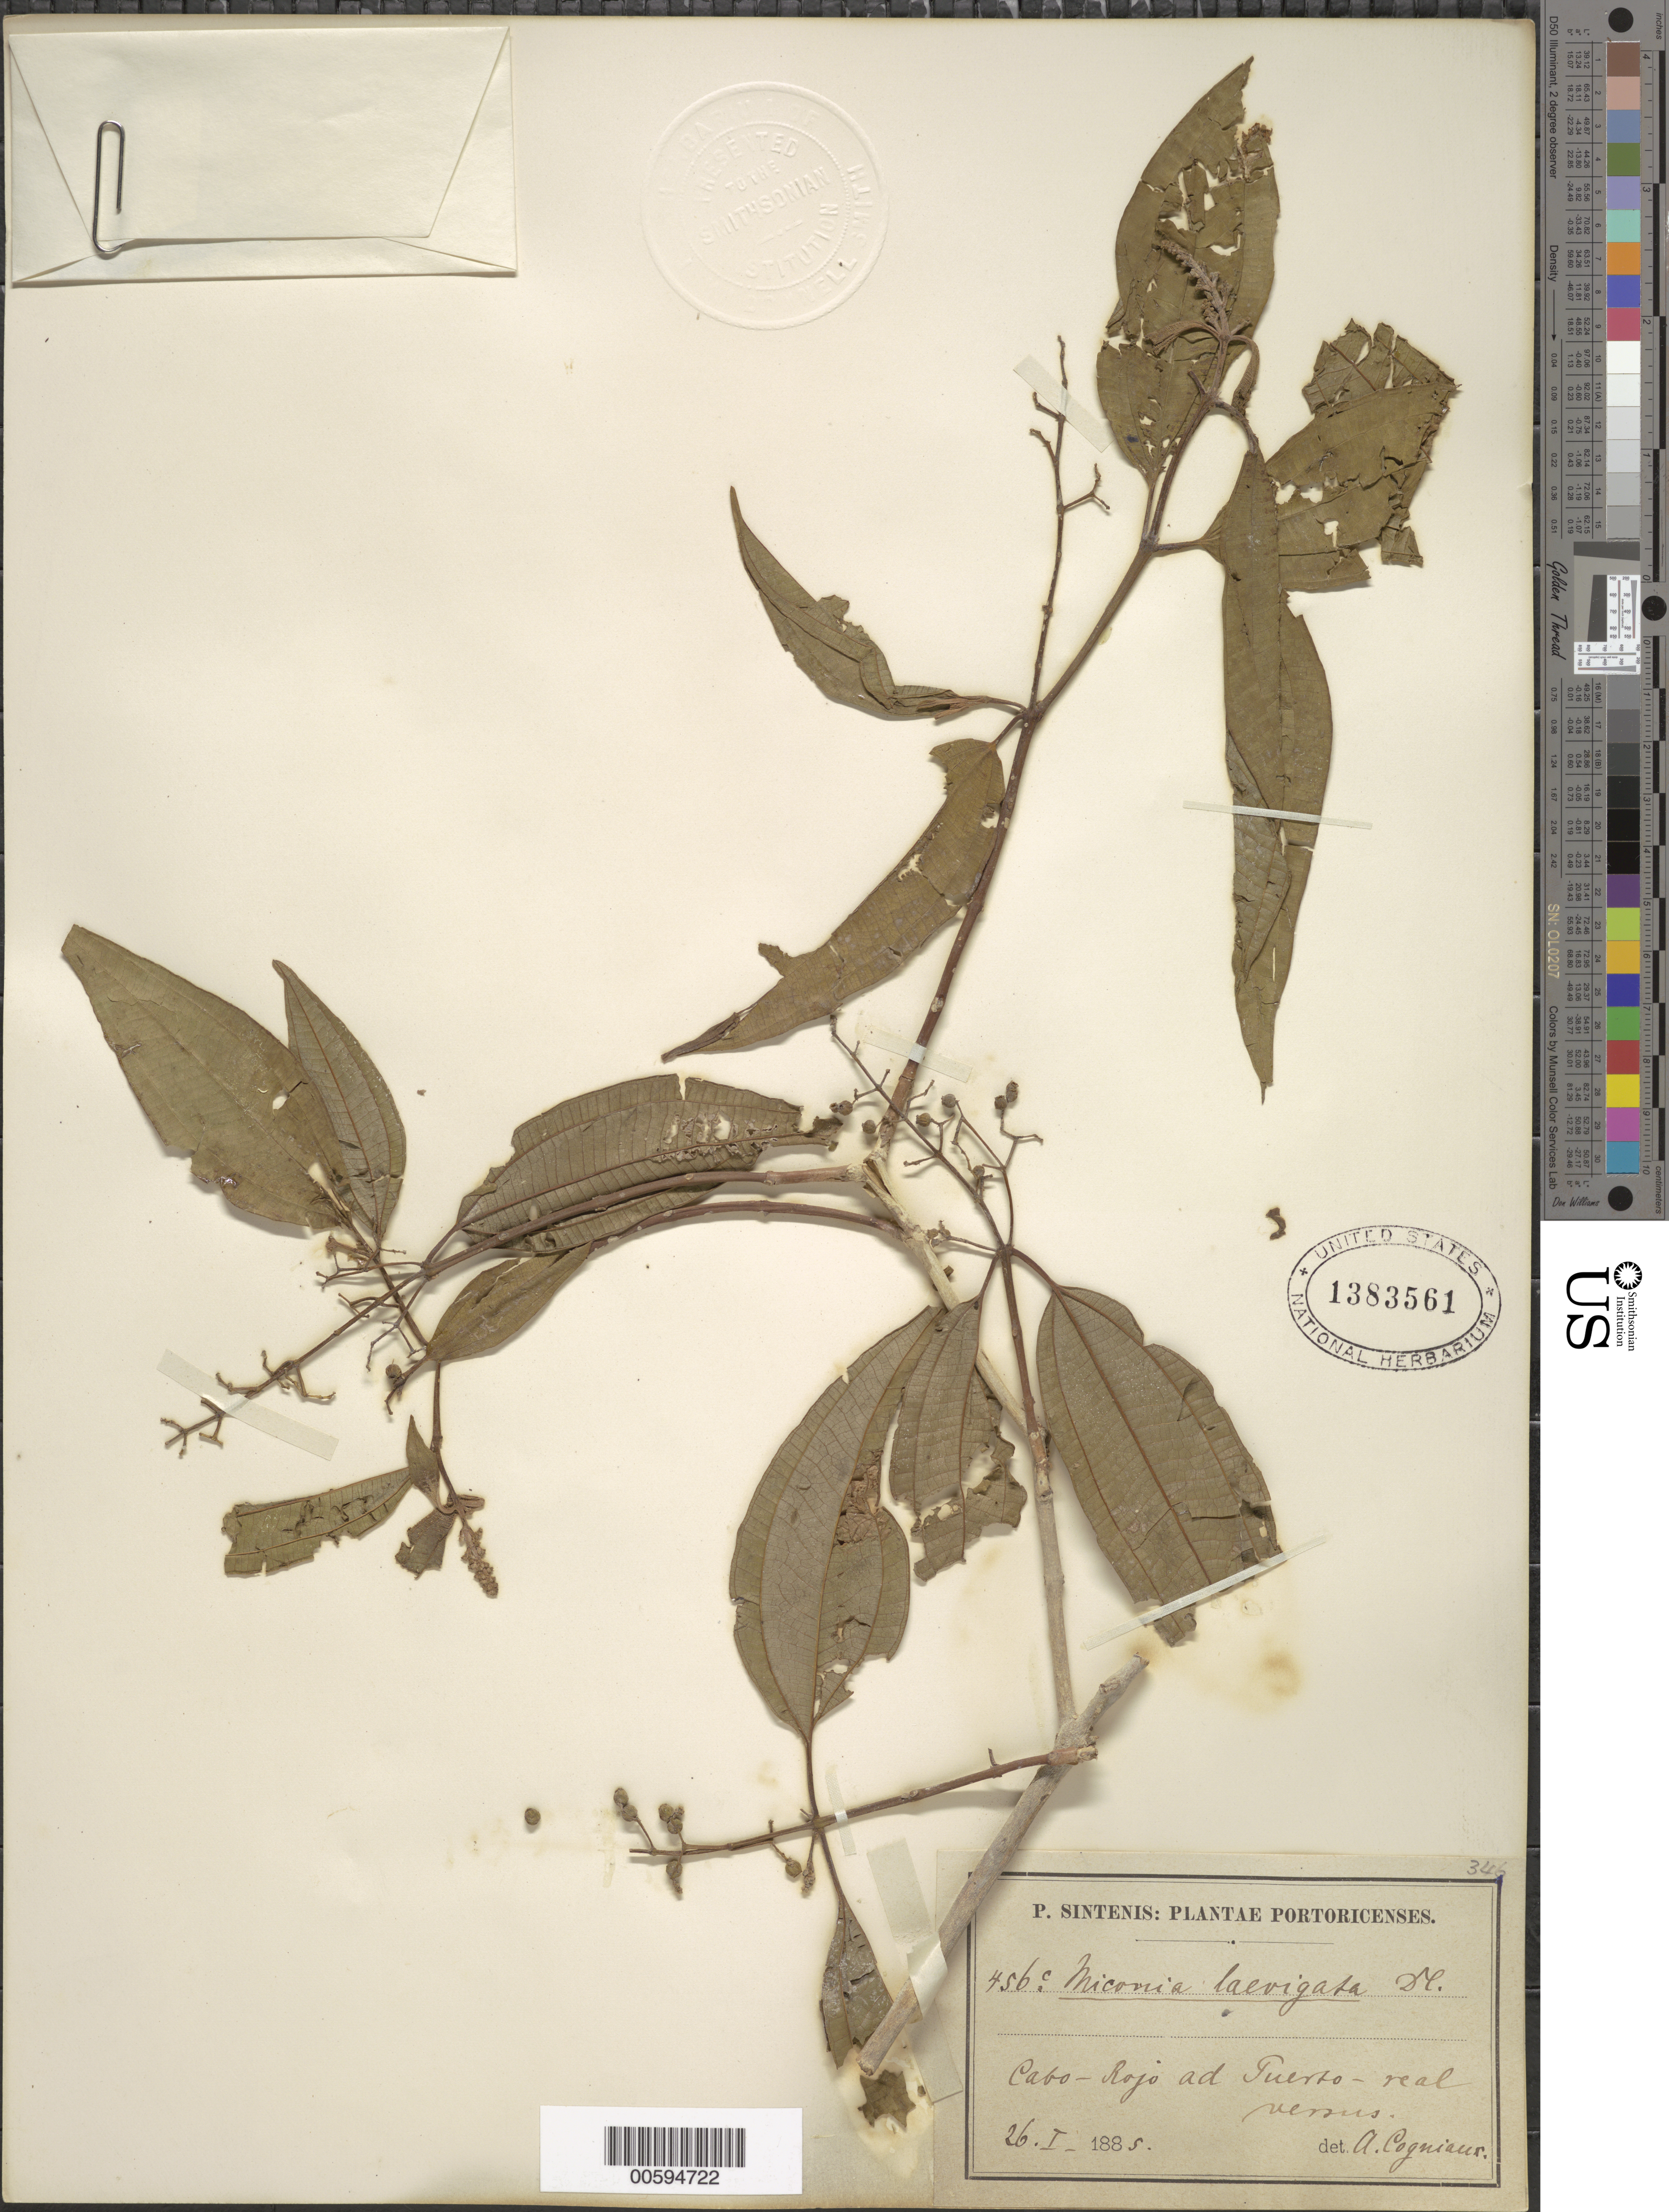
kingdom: Plantae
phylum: Tracheophyta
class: Magnoliopsida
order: Myrtales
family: Melastomataceae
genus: Miconia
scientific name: Miconia laevigata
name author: (L.) D. Don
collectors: P. Sintenis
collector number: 456c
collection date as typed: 26 Jan 1885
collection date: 1885-01-26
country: Puerto Rico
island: Greater Antilles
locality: Cabo-Rojo ad Puerto-real versus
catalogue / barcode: US 1383561